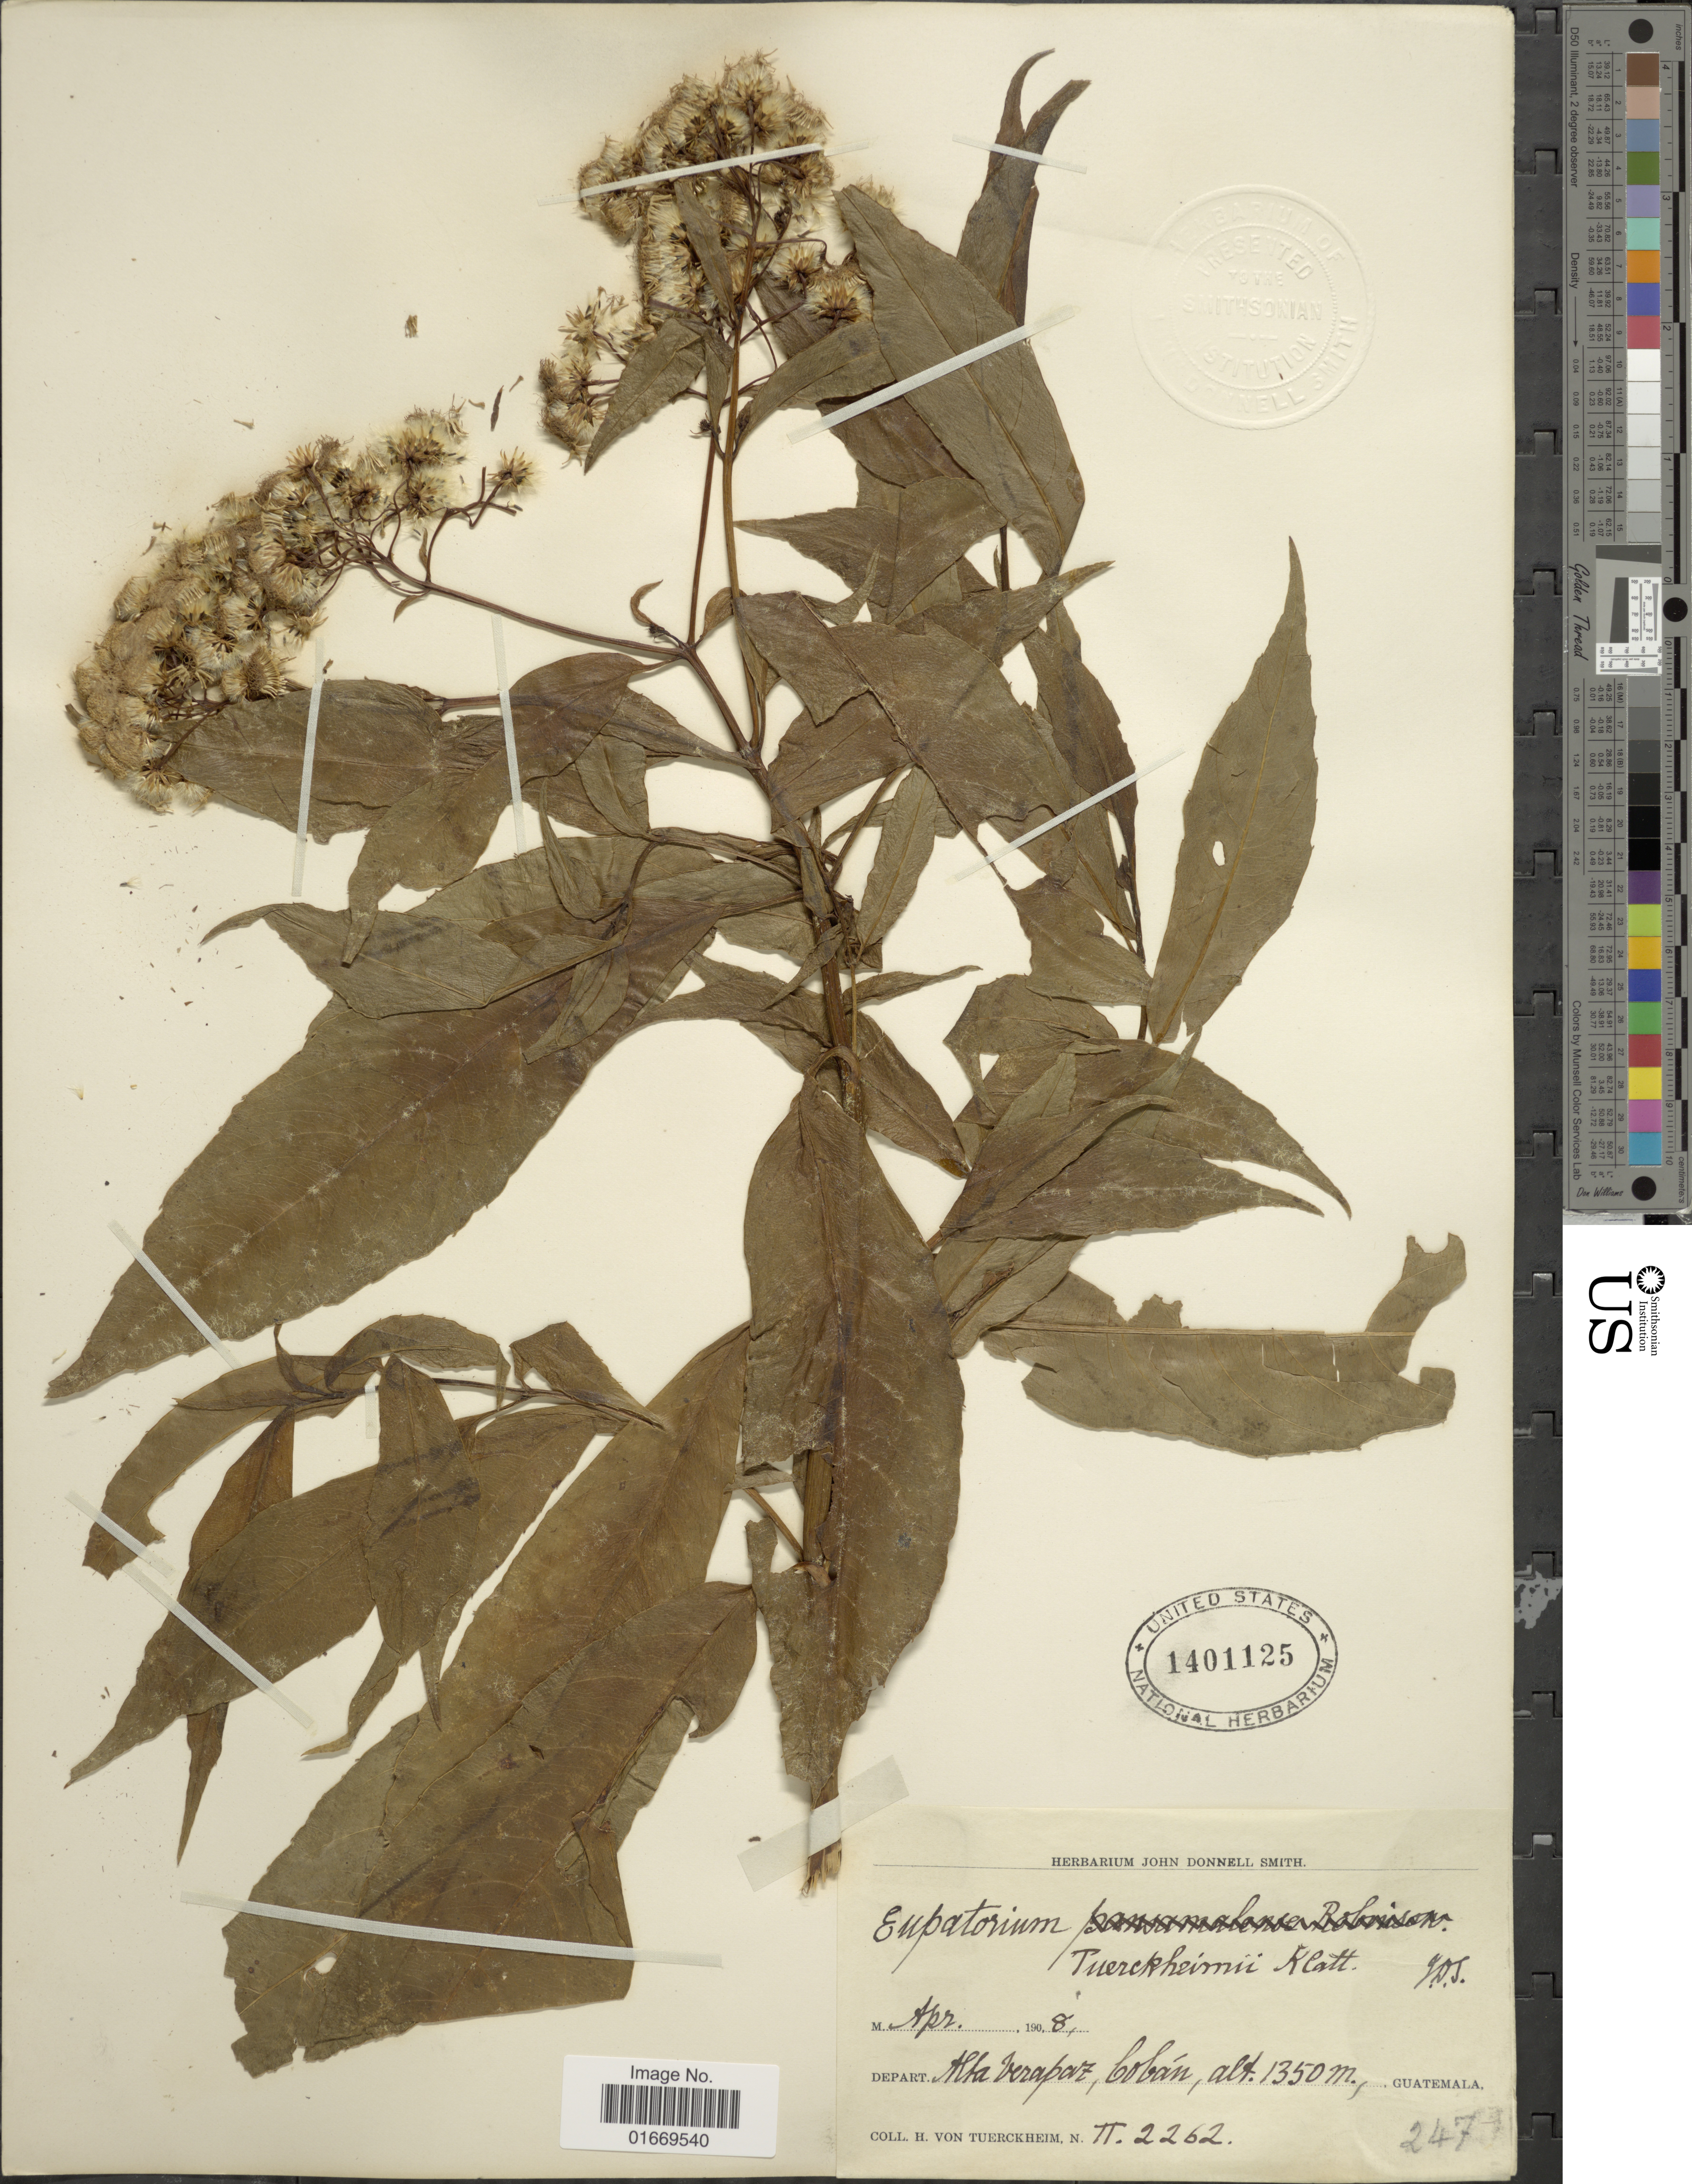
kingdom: Plantae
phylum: Tracheophyta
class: Magnoliopsida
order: Asterales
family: Asteraceae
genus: Bartlettina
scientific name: Bartlettina tuerckheimii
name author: (Klatt) R.M. King & H. Rob.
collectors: H. von Türckheim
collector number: II. 2262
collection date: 1908-04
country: Guatemala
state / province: Alta Verapaz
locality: Depart. Alta Verapaz, Cobán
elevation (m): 1350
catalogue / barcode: US 1401125